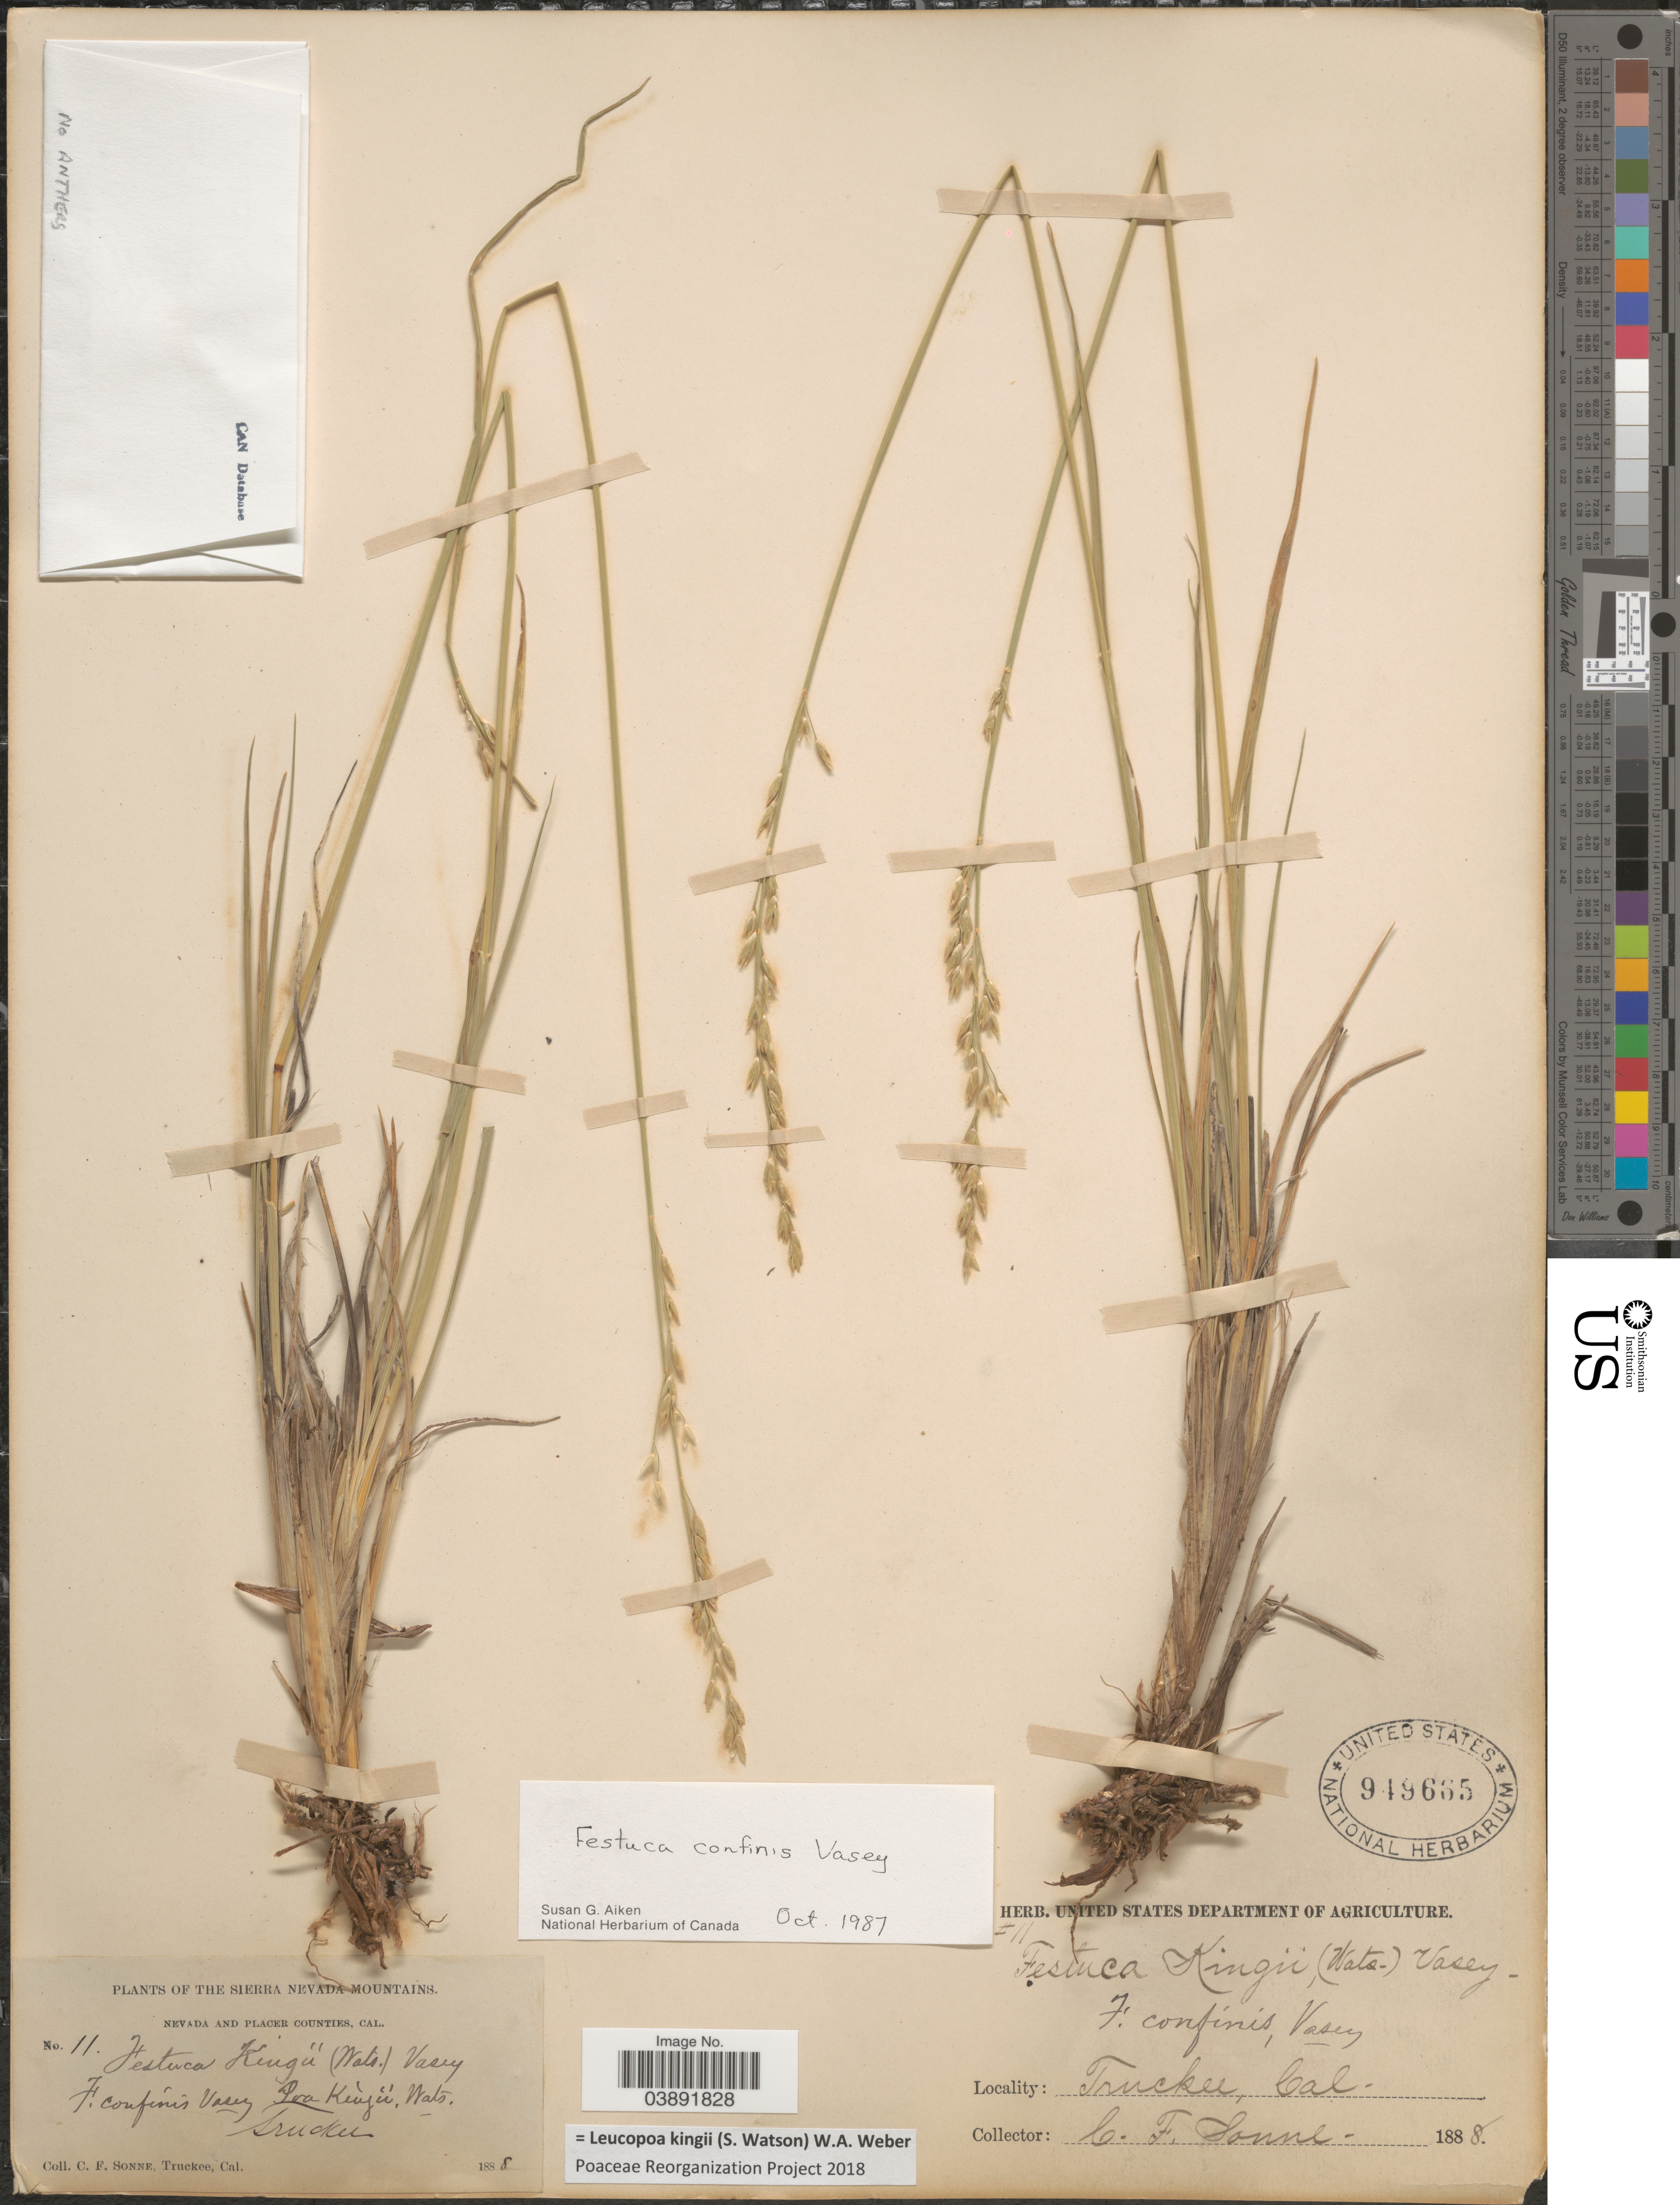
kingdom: Plantae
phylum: Tracheophyta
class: Liliopsida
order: Poales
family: Poaceae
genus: Hesperochloa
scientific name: Hesperochloa kingii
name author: (S. Watson) Rydb.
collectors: C. Sonne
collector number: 11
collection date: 1888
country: United States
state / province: California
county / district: Placer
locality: The Sierra Nevada Mountains. Nevada and Placer Counties. Truckee.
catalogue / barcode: US 949665